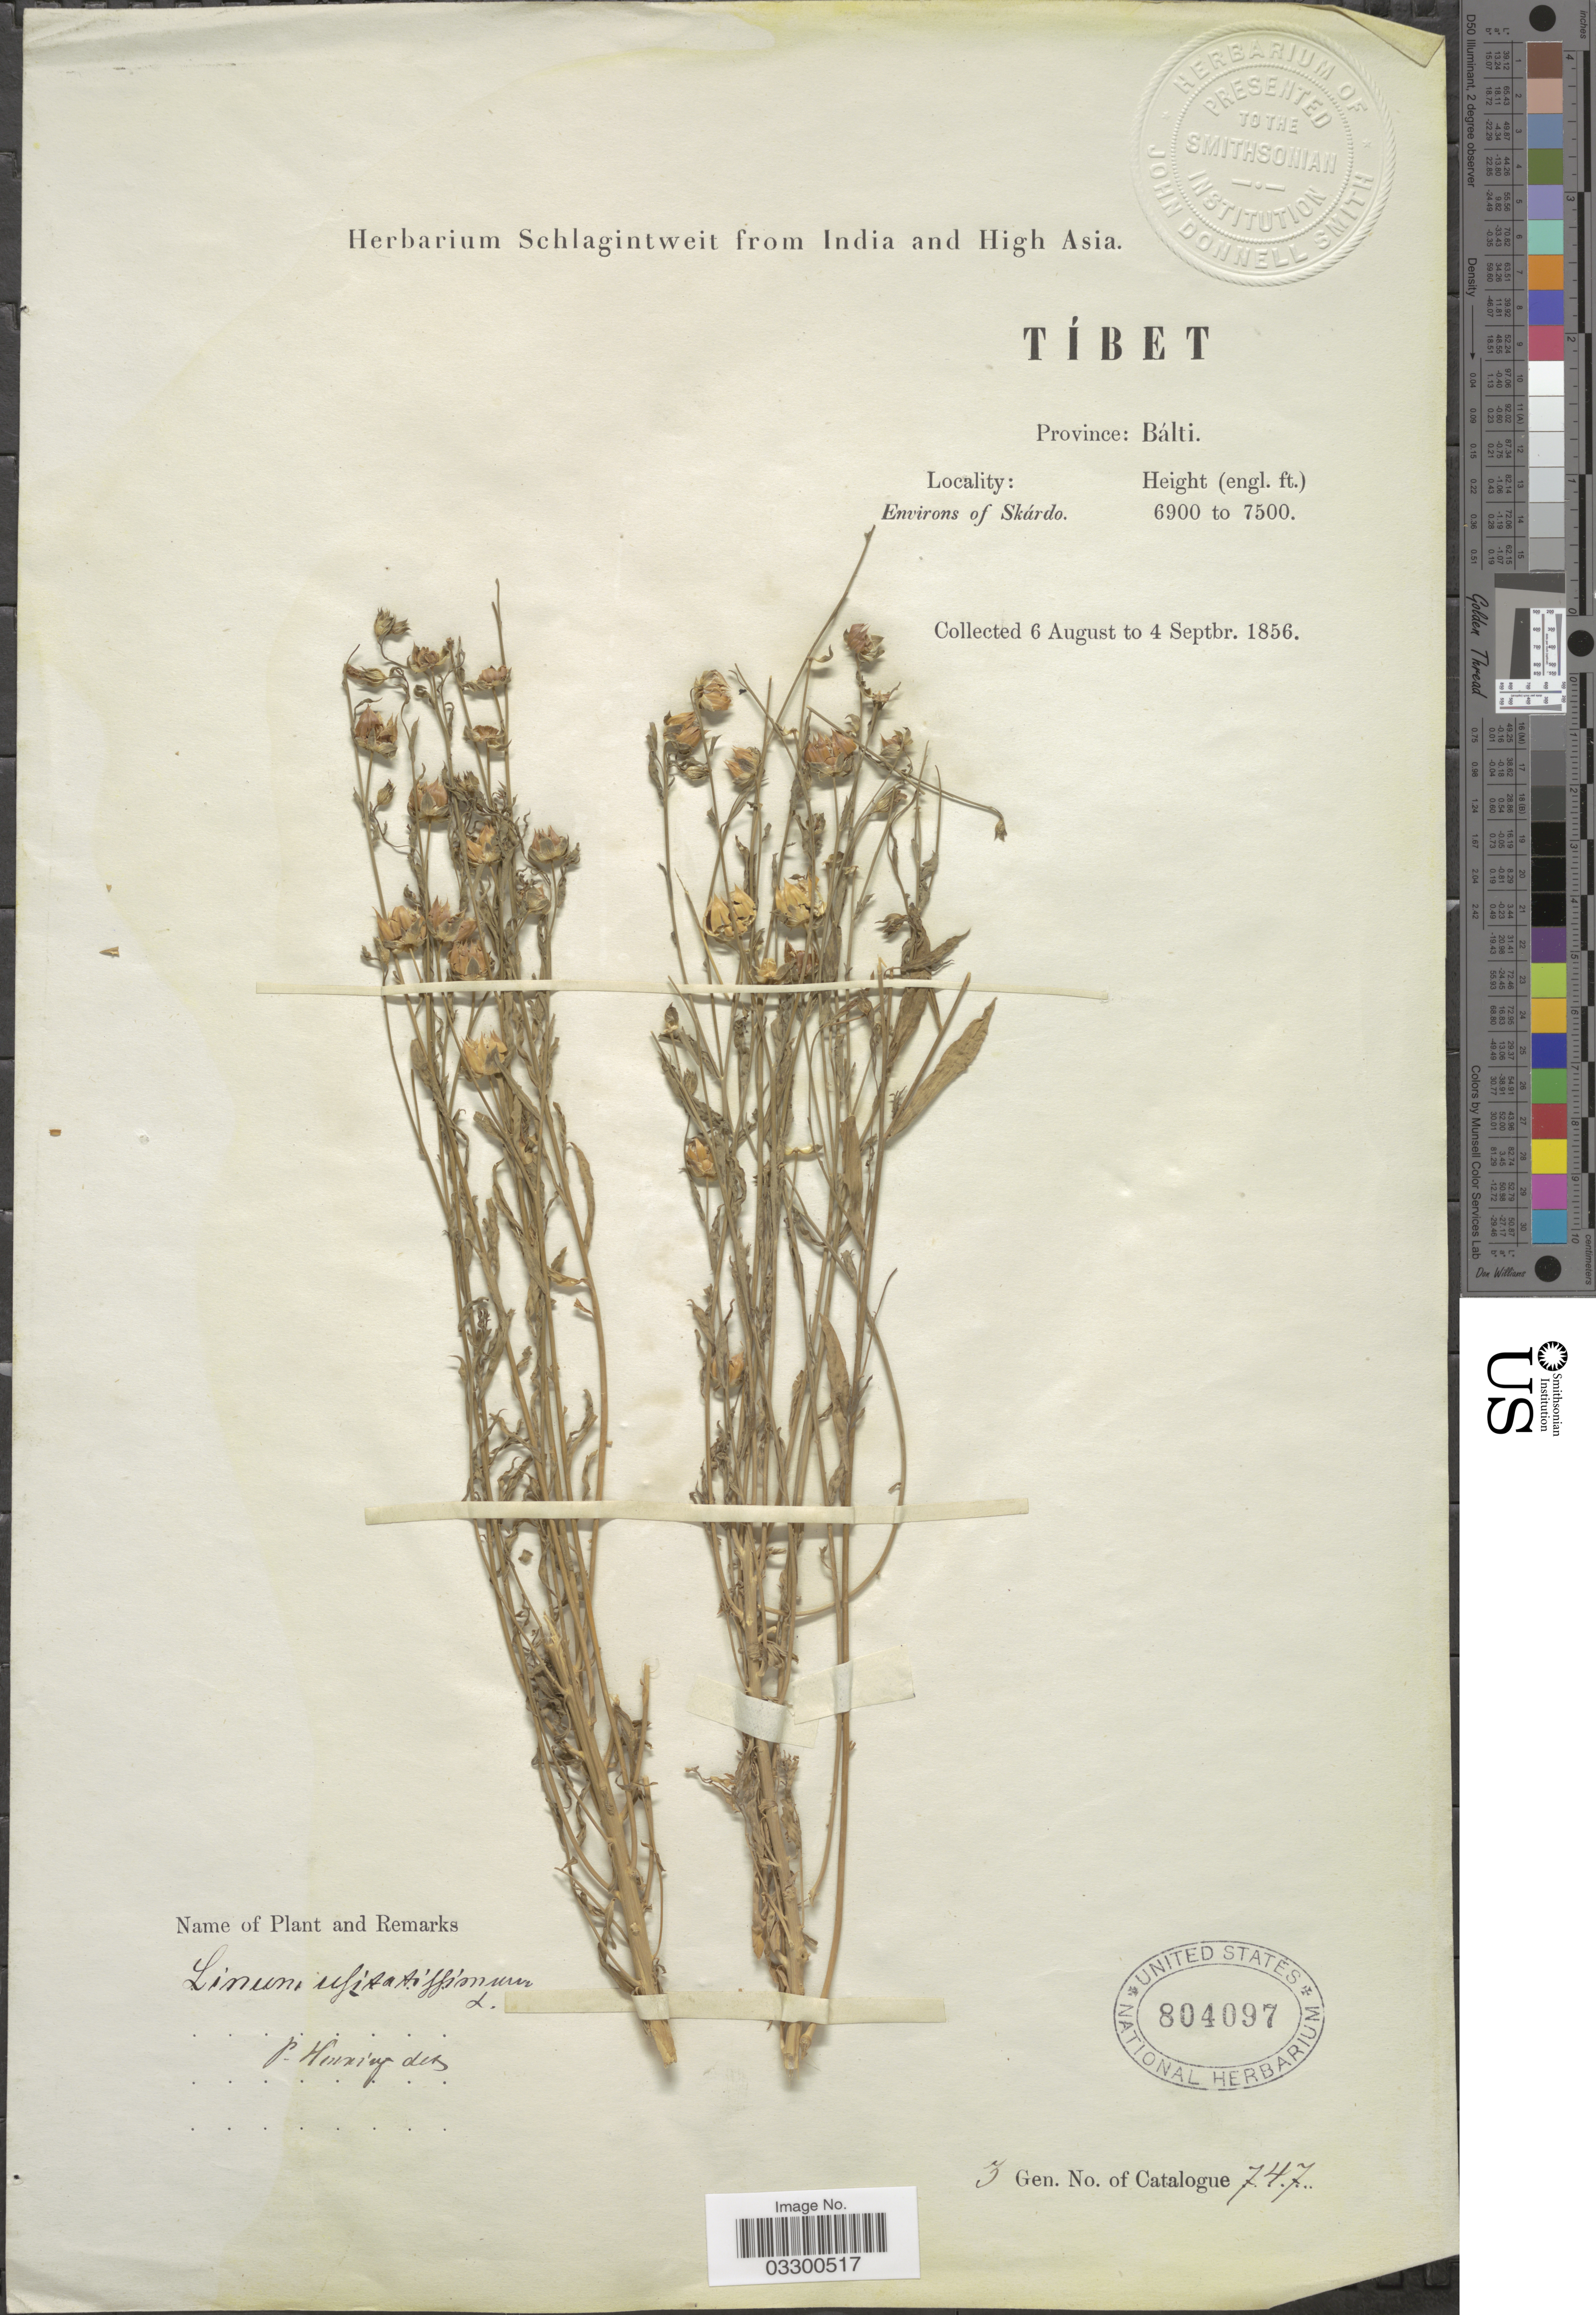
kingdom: Plantae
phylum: Tracheophyta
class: Magnoliopsida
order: Malpighiales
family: Linaceae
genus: Linum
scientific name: Linum usitatissimum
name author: L.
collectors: ex herb. Schlagintweit from India and High Asia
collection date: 1856-08-06/1856-09-04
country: China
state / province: Xizang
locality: Tíbet. Province: Bálti. Environs of Skárdo.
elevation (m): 2103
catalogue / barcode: US 804097